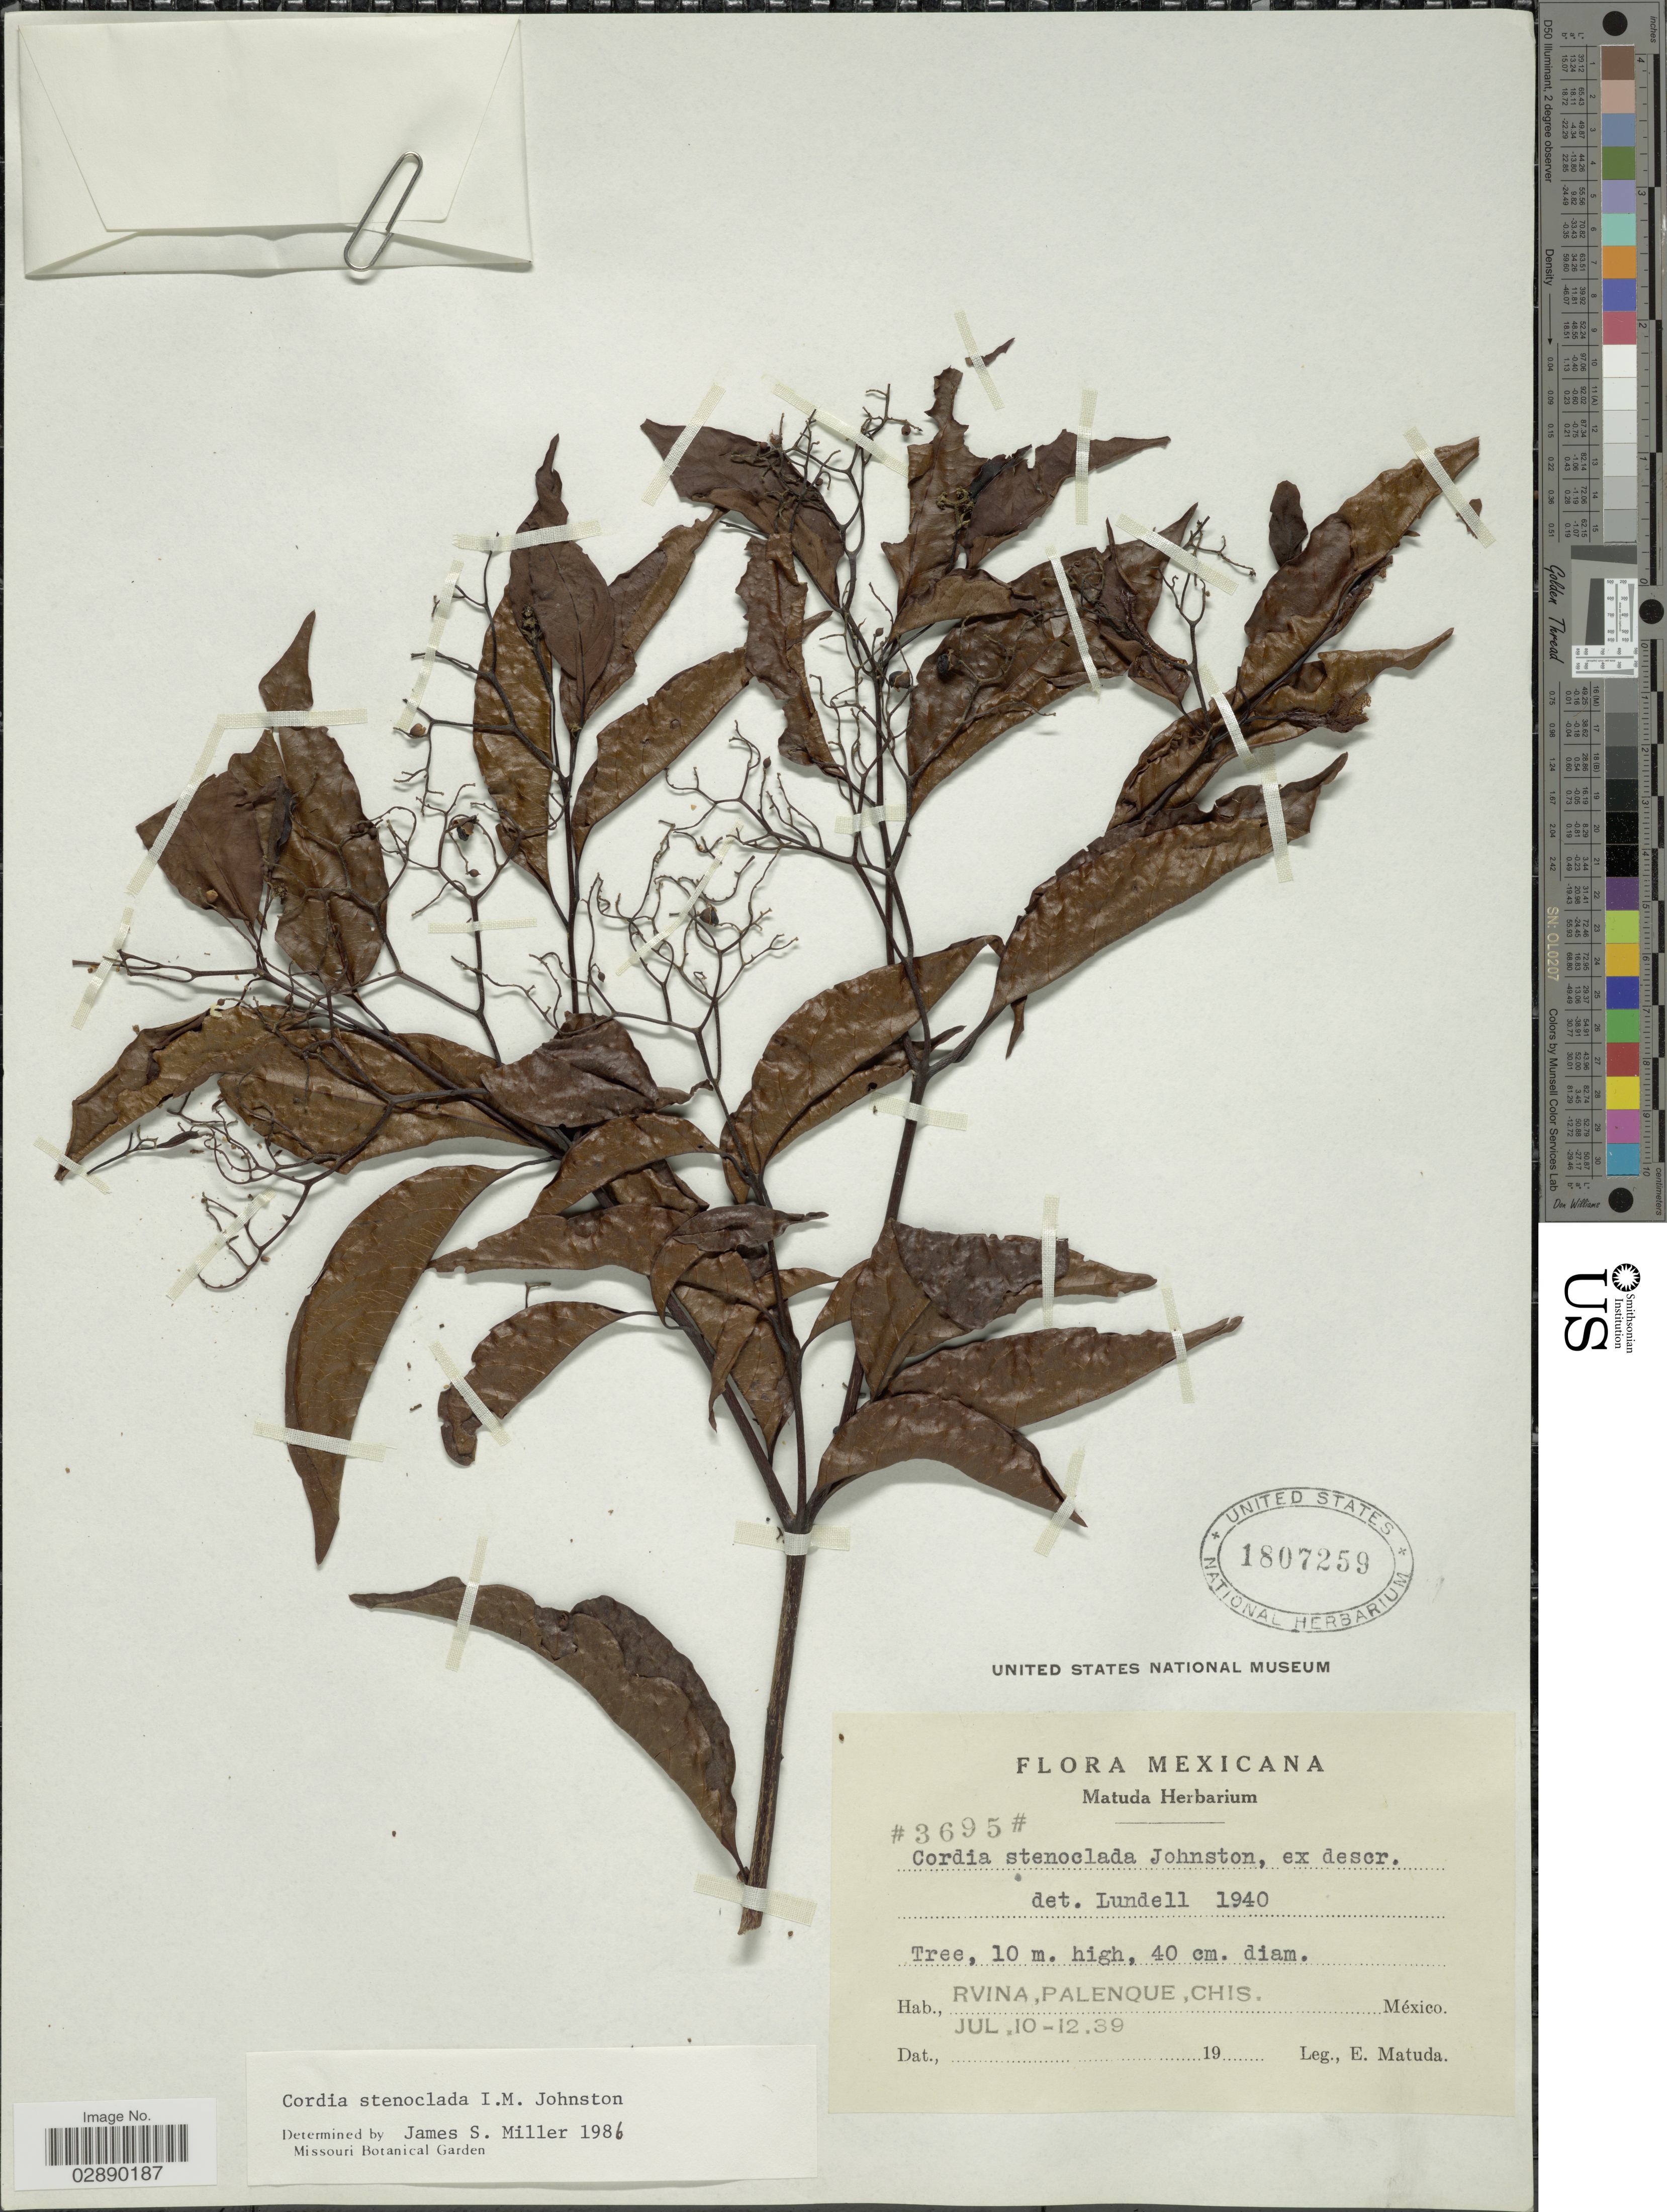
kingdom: Plantae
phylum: Tracheophyta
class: Magnoliopsida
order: Boraginales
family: Cordiaceae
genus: Cordia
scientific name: Cordia stenoclada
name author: I.M. Johnst.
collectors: E. Matuda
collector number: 3695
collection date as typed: Transcribed d/m/y: 10/7/39 to 12/7/39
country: Mexico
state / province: Chiapas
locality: Rvina, Palenque.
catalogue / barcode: US 1807259